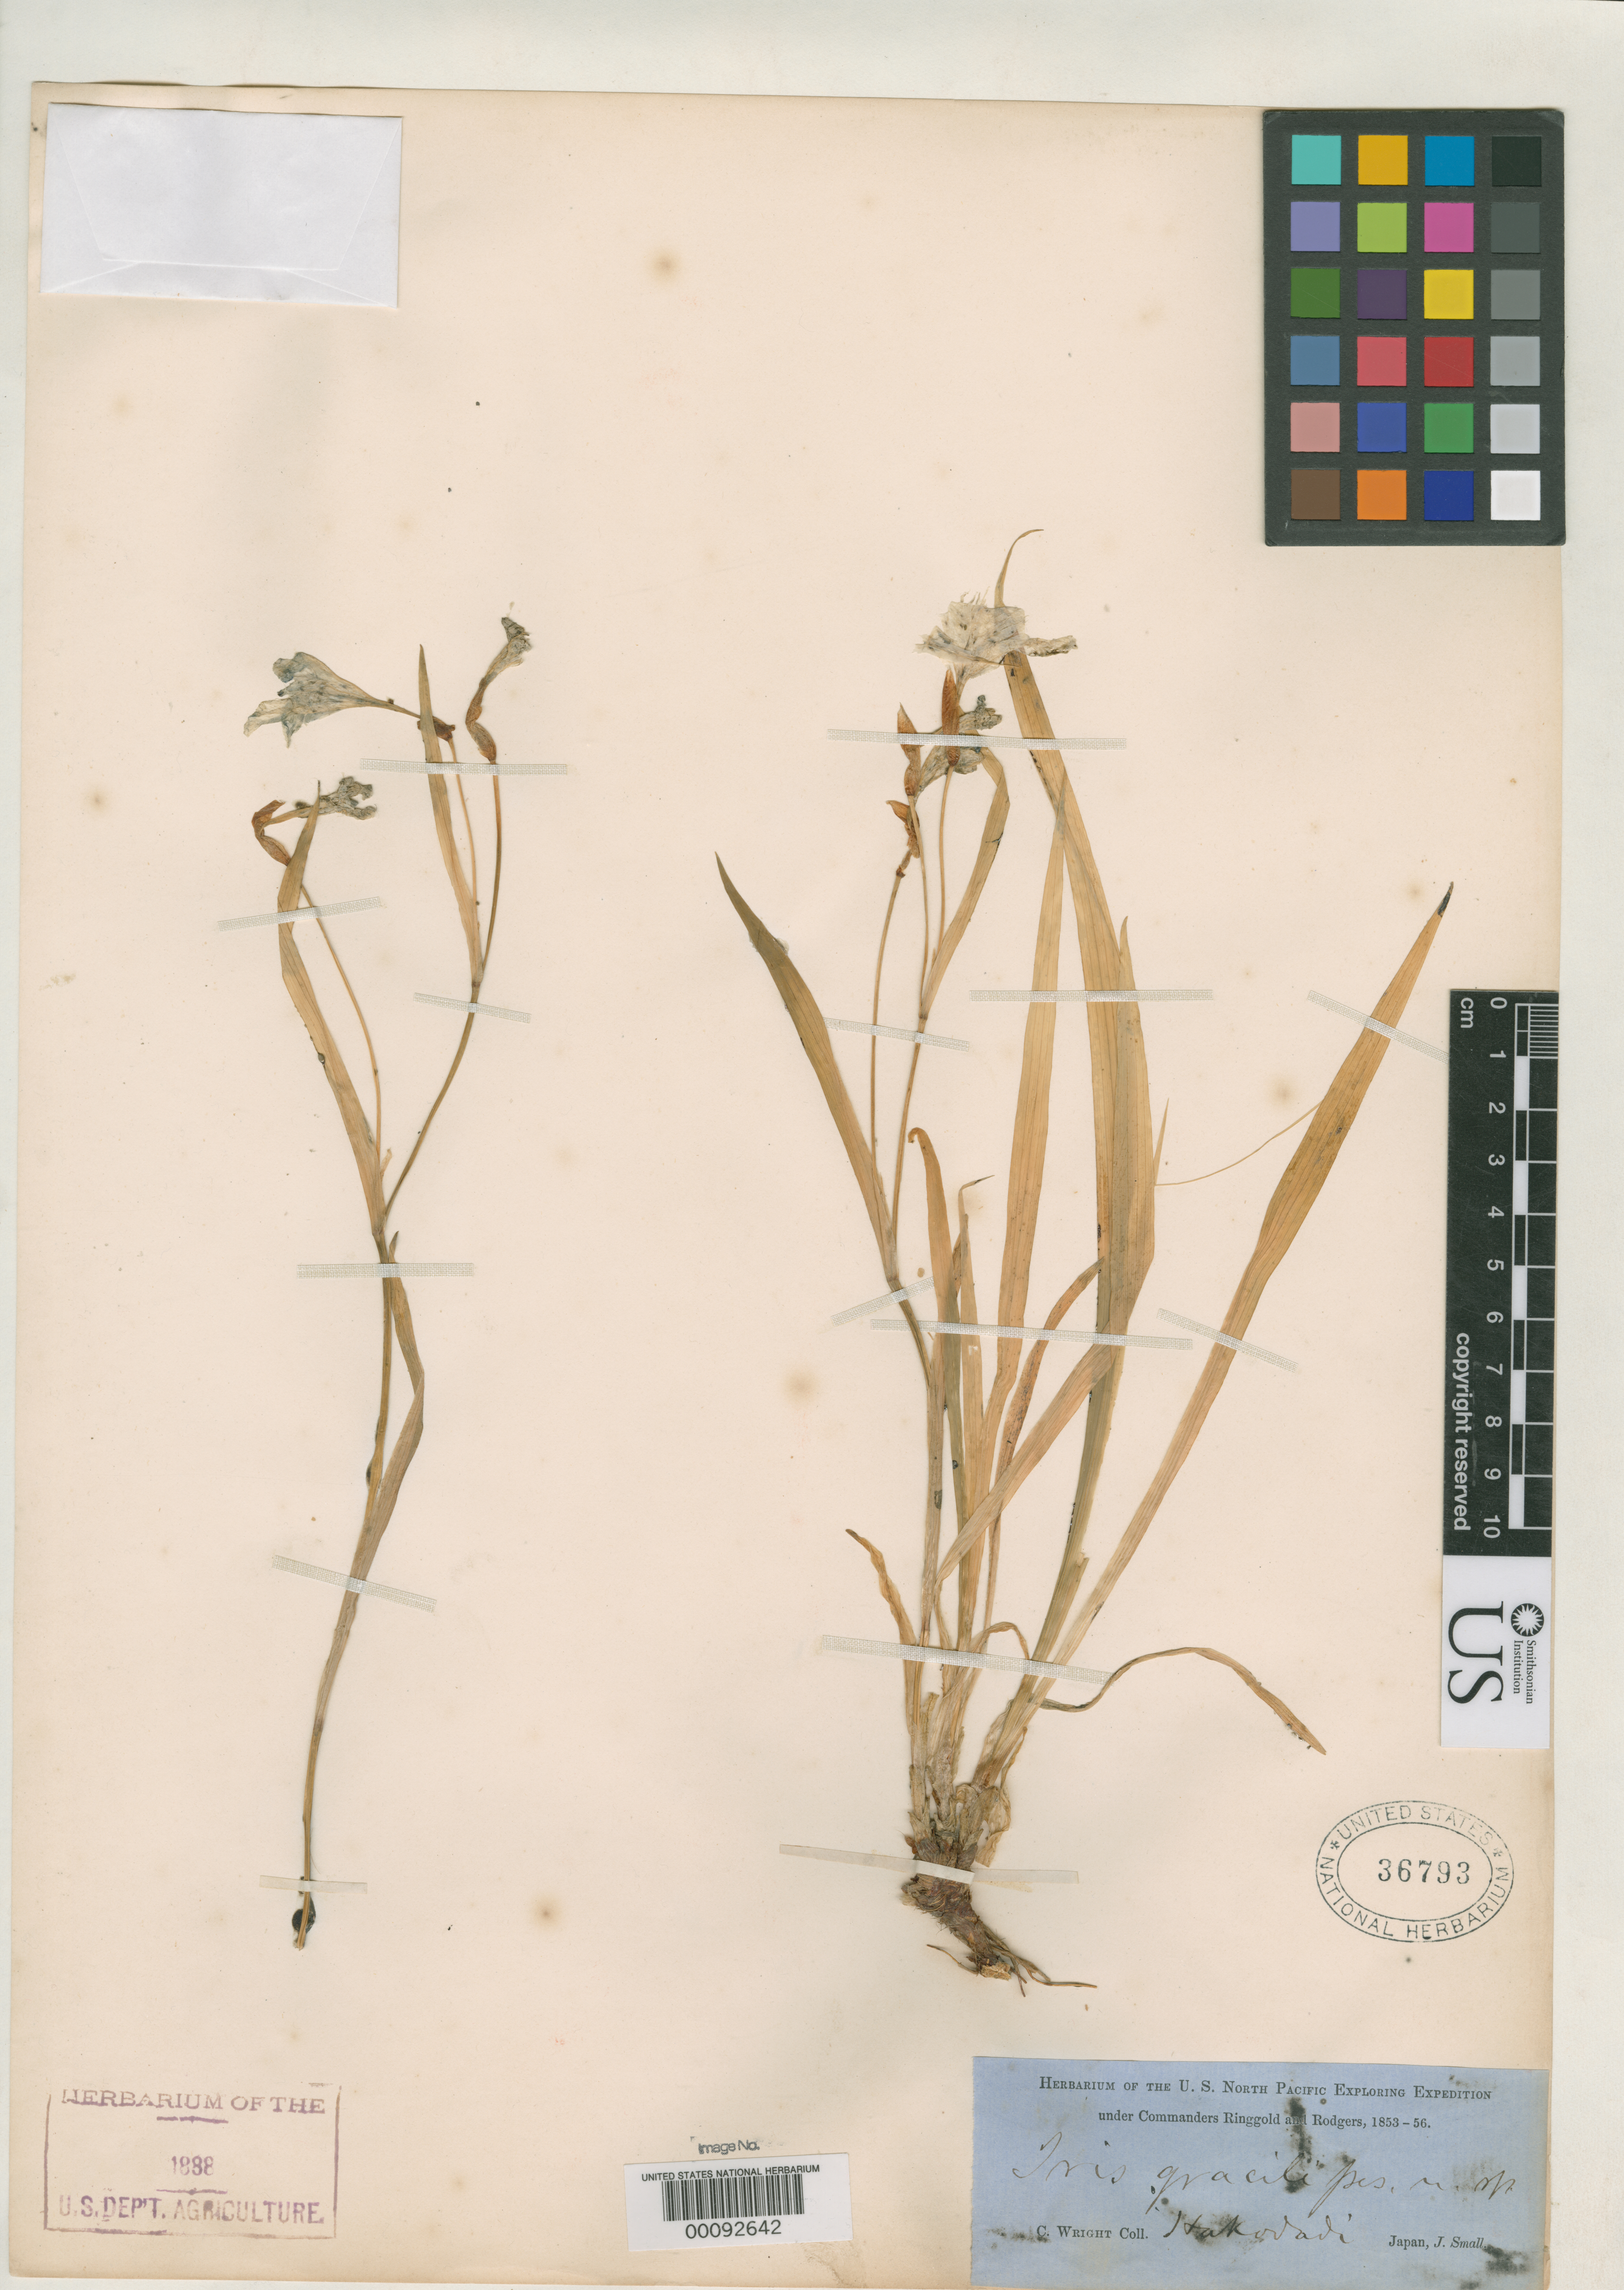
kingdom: Plantae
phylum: Tracheophyta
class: Liliopsida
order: Asparagales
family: Iridaceae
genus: Iris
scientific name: Iris gracilipes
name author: A. Gray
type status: Type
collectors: C. Wright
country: Japan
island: Honshu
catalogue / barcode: US 36793